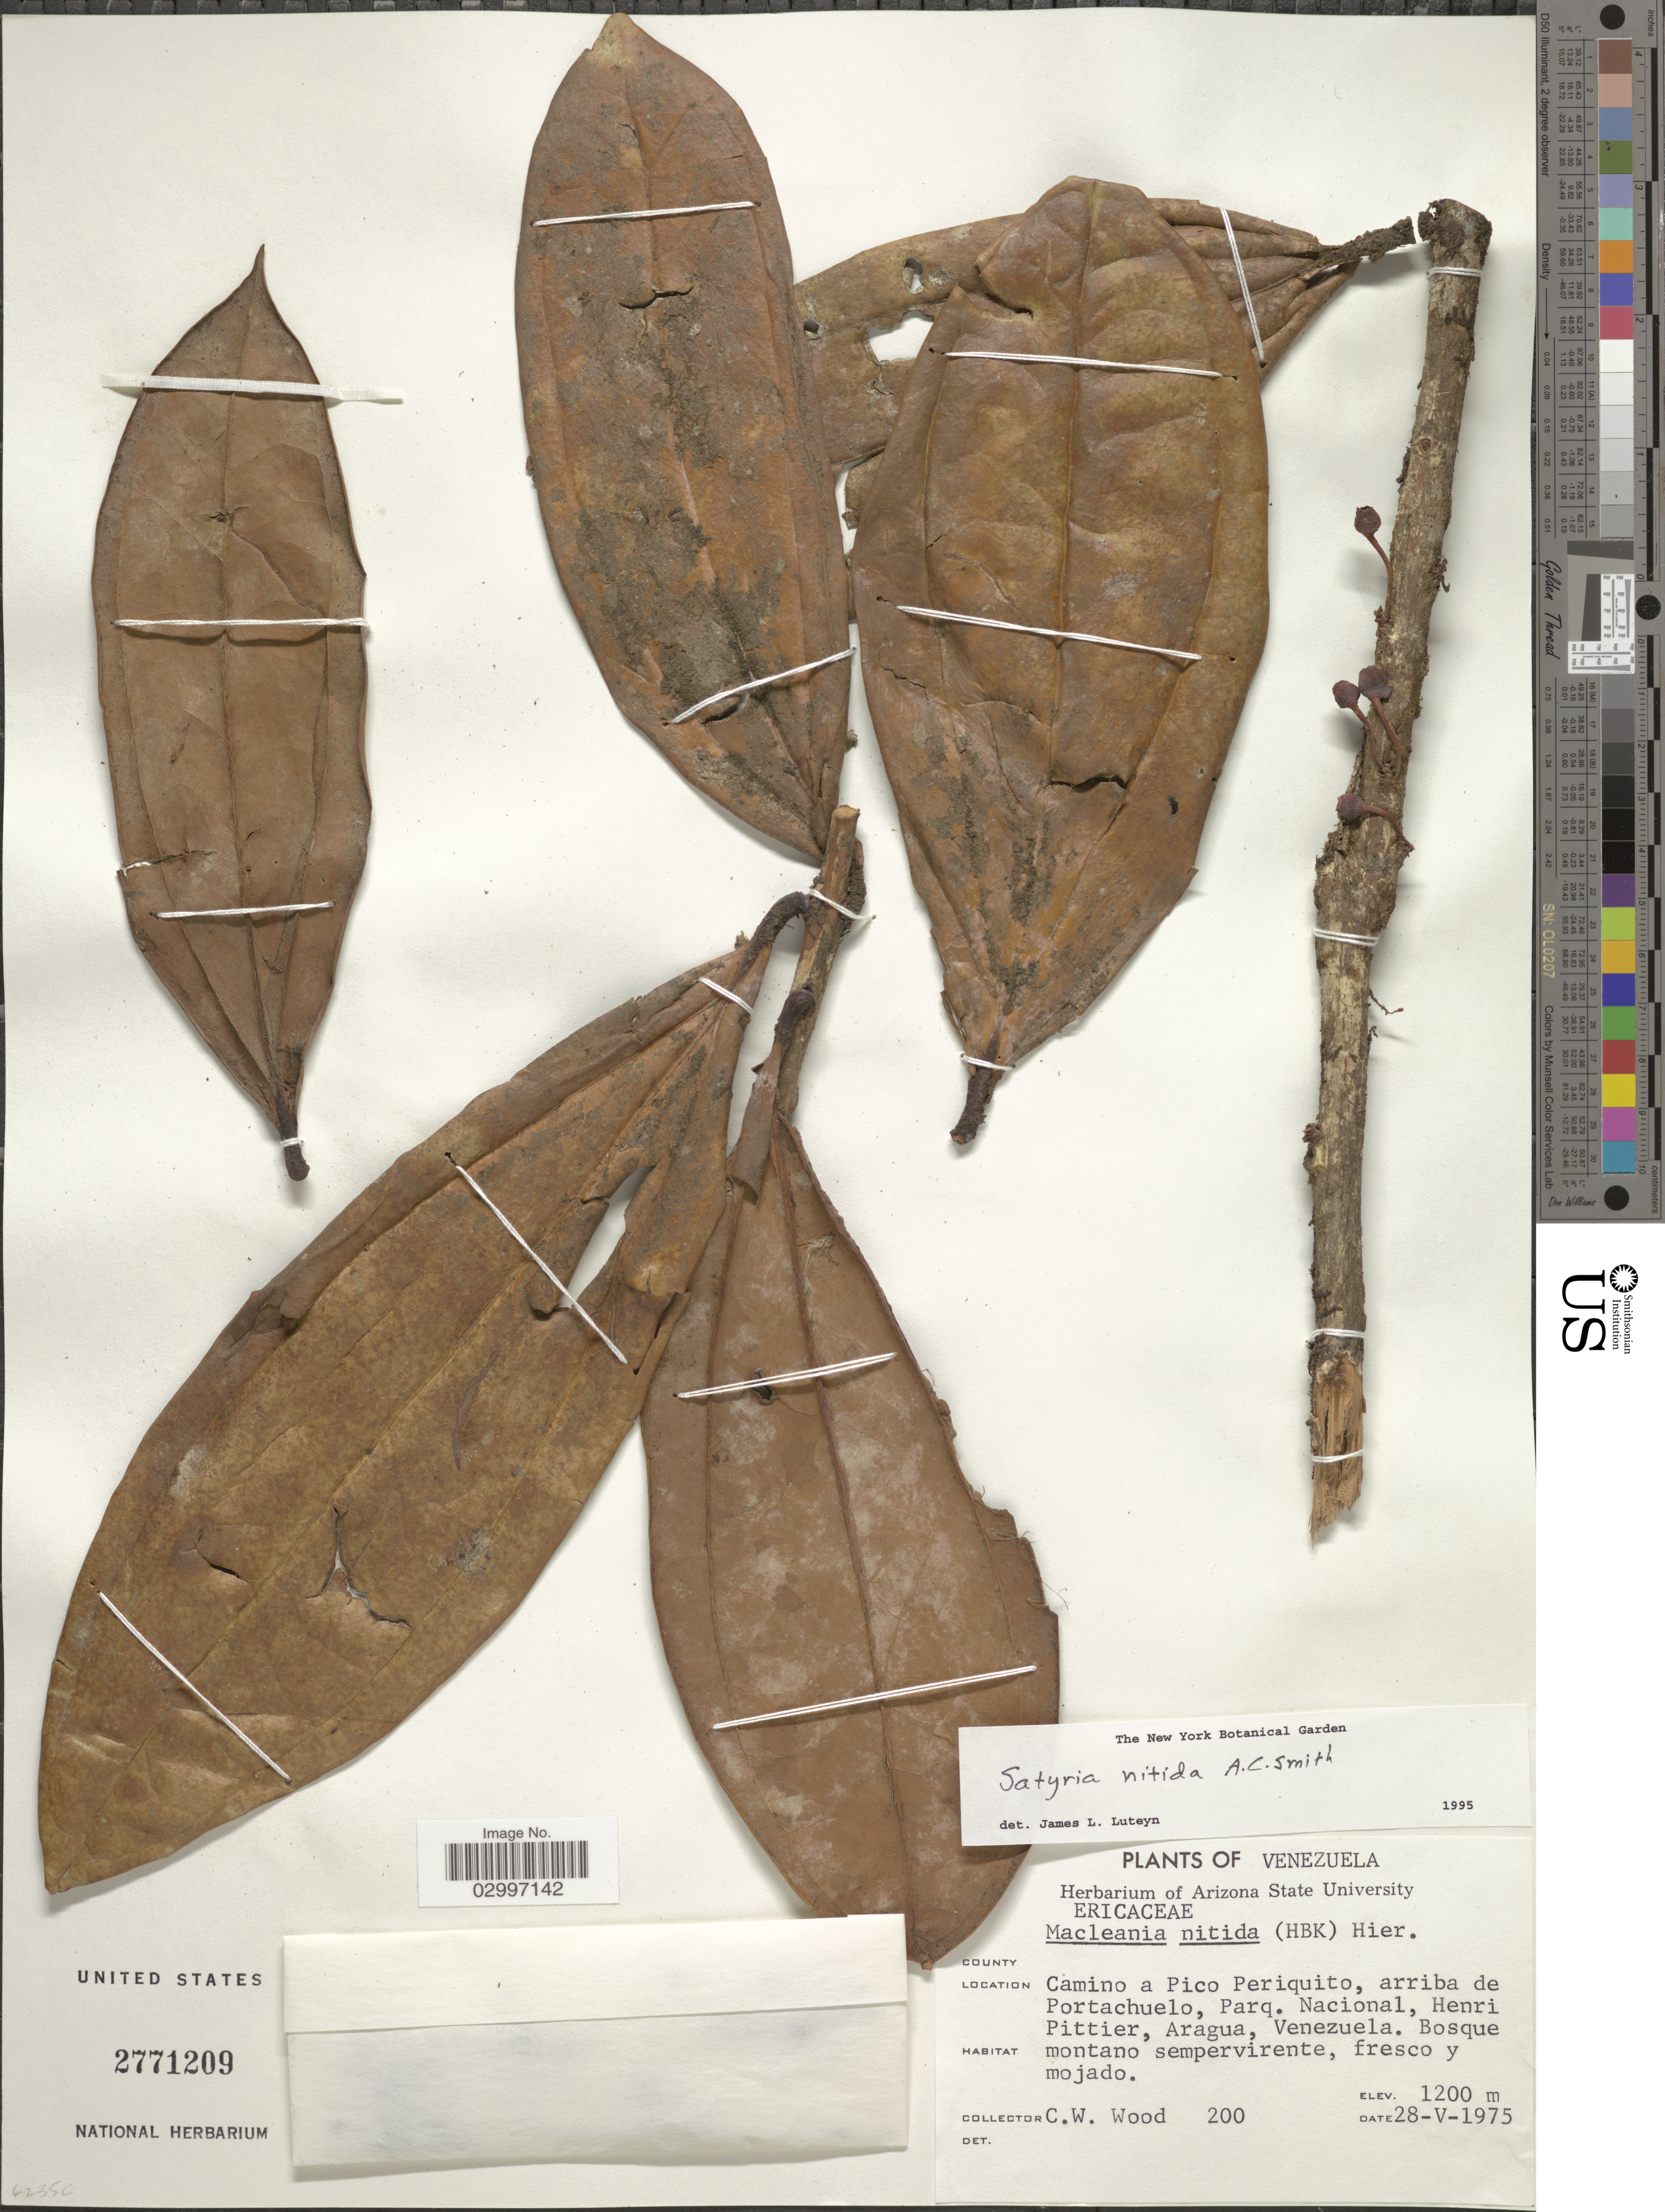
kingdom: Plantae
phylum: Tracheophyta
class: Magnoliopsida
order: Ericales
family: Ericaceae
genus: Satyria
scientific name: Satyria nitida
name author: A.C. Sm.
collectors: C. Wood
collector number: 200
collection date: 1975-05-28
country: Venezuela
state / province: Aragua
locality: Camino a Pico Periquito, arriba de Portachuelo, Parq. Nacional, Henri Pittier, Aragua.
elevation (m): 1200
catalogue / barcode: US 2771209